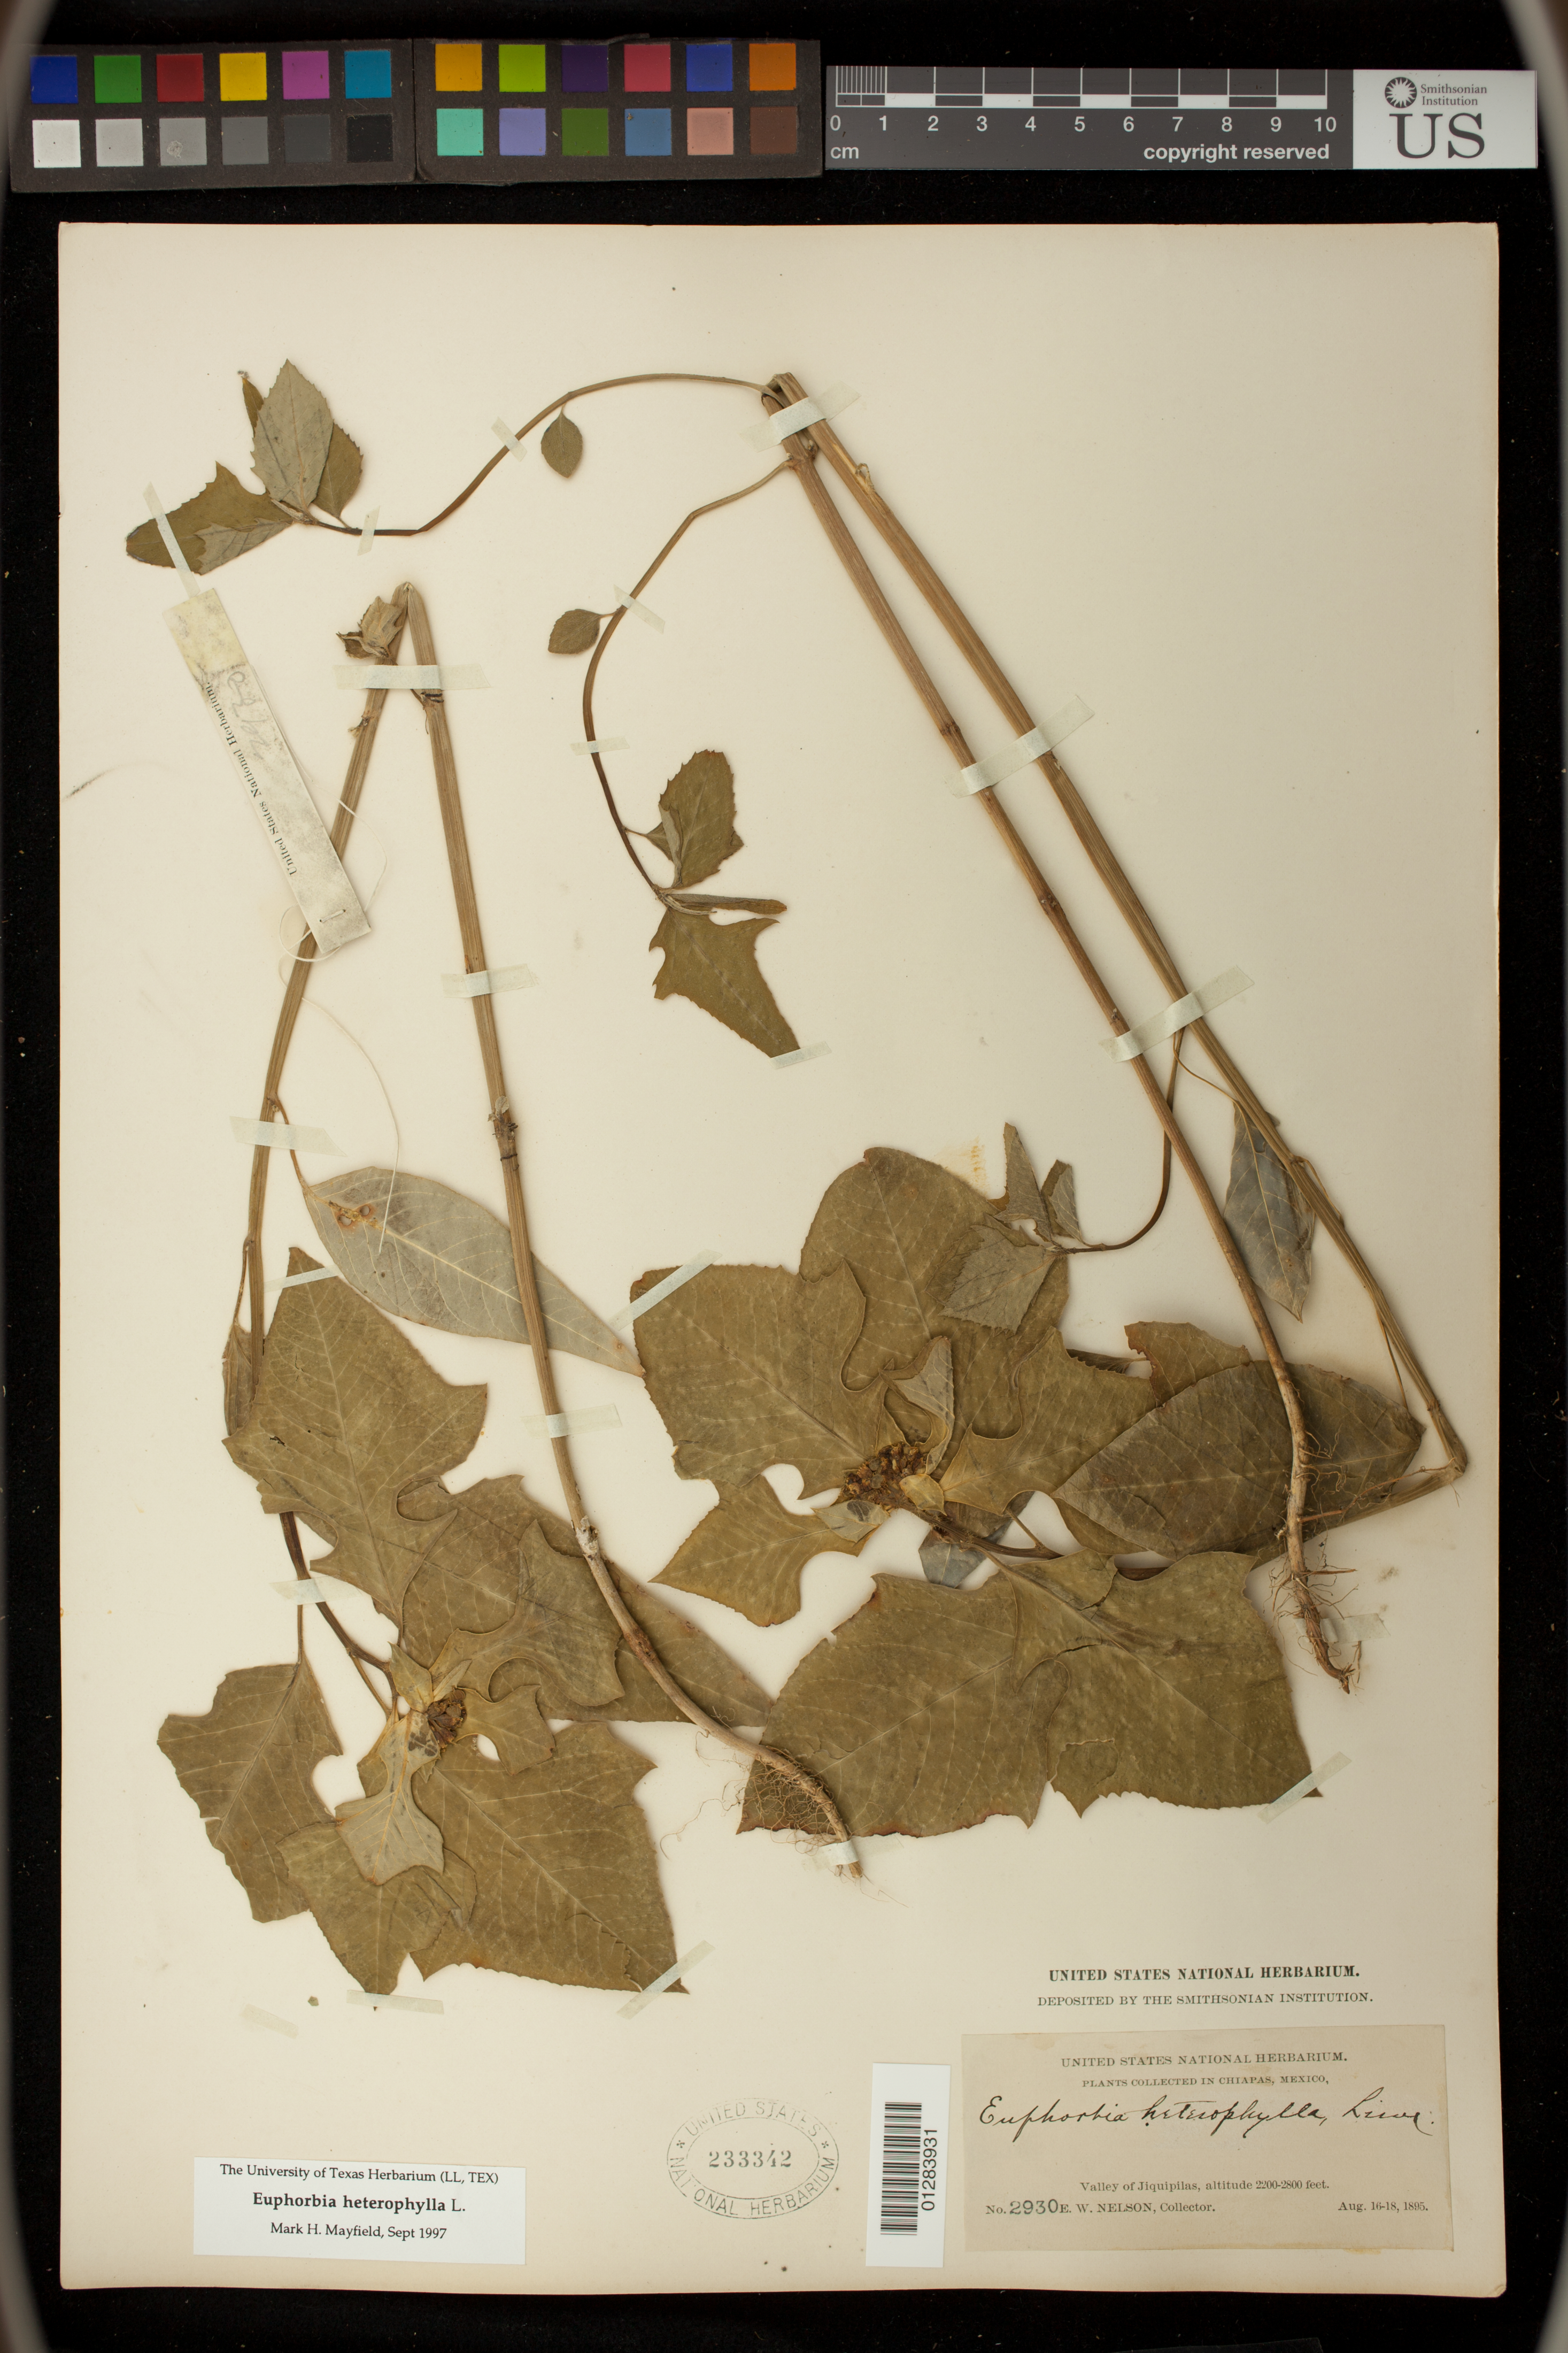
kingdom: Plantae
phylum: Tracheophyta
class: Magnoliopsida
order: Malpighiales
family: Euphorbiaceae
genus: Euphorbia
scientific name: Euphorbia heterophylla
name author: L.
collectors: E. W. Nelson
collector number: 2930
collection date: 1895-08-16/1895-08-18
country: Mexico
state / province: Chiapas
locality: Valley of Jiquipilas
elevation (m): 671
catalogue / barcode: US 233342